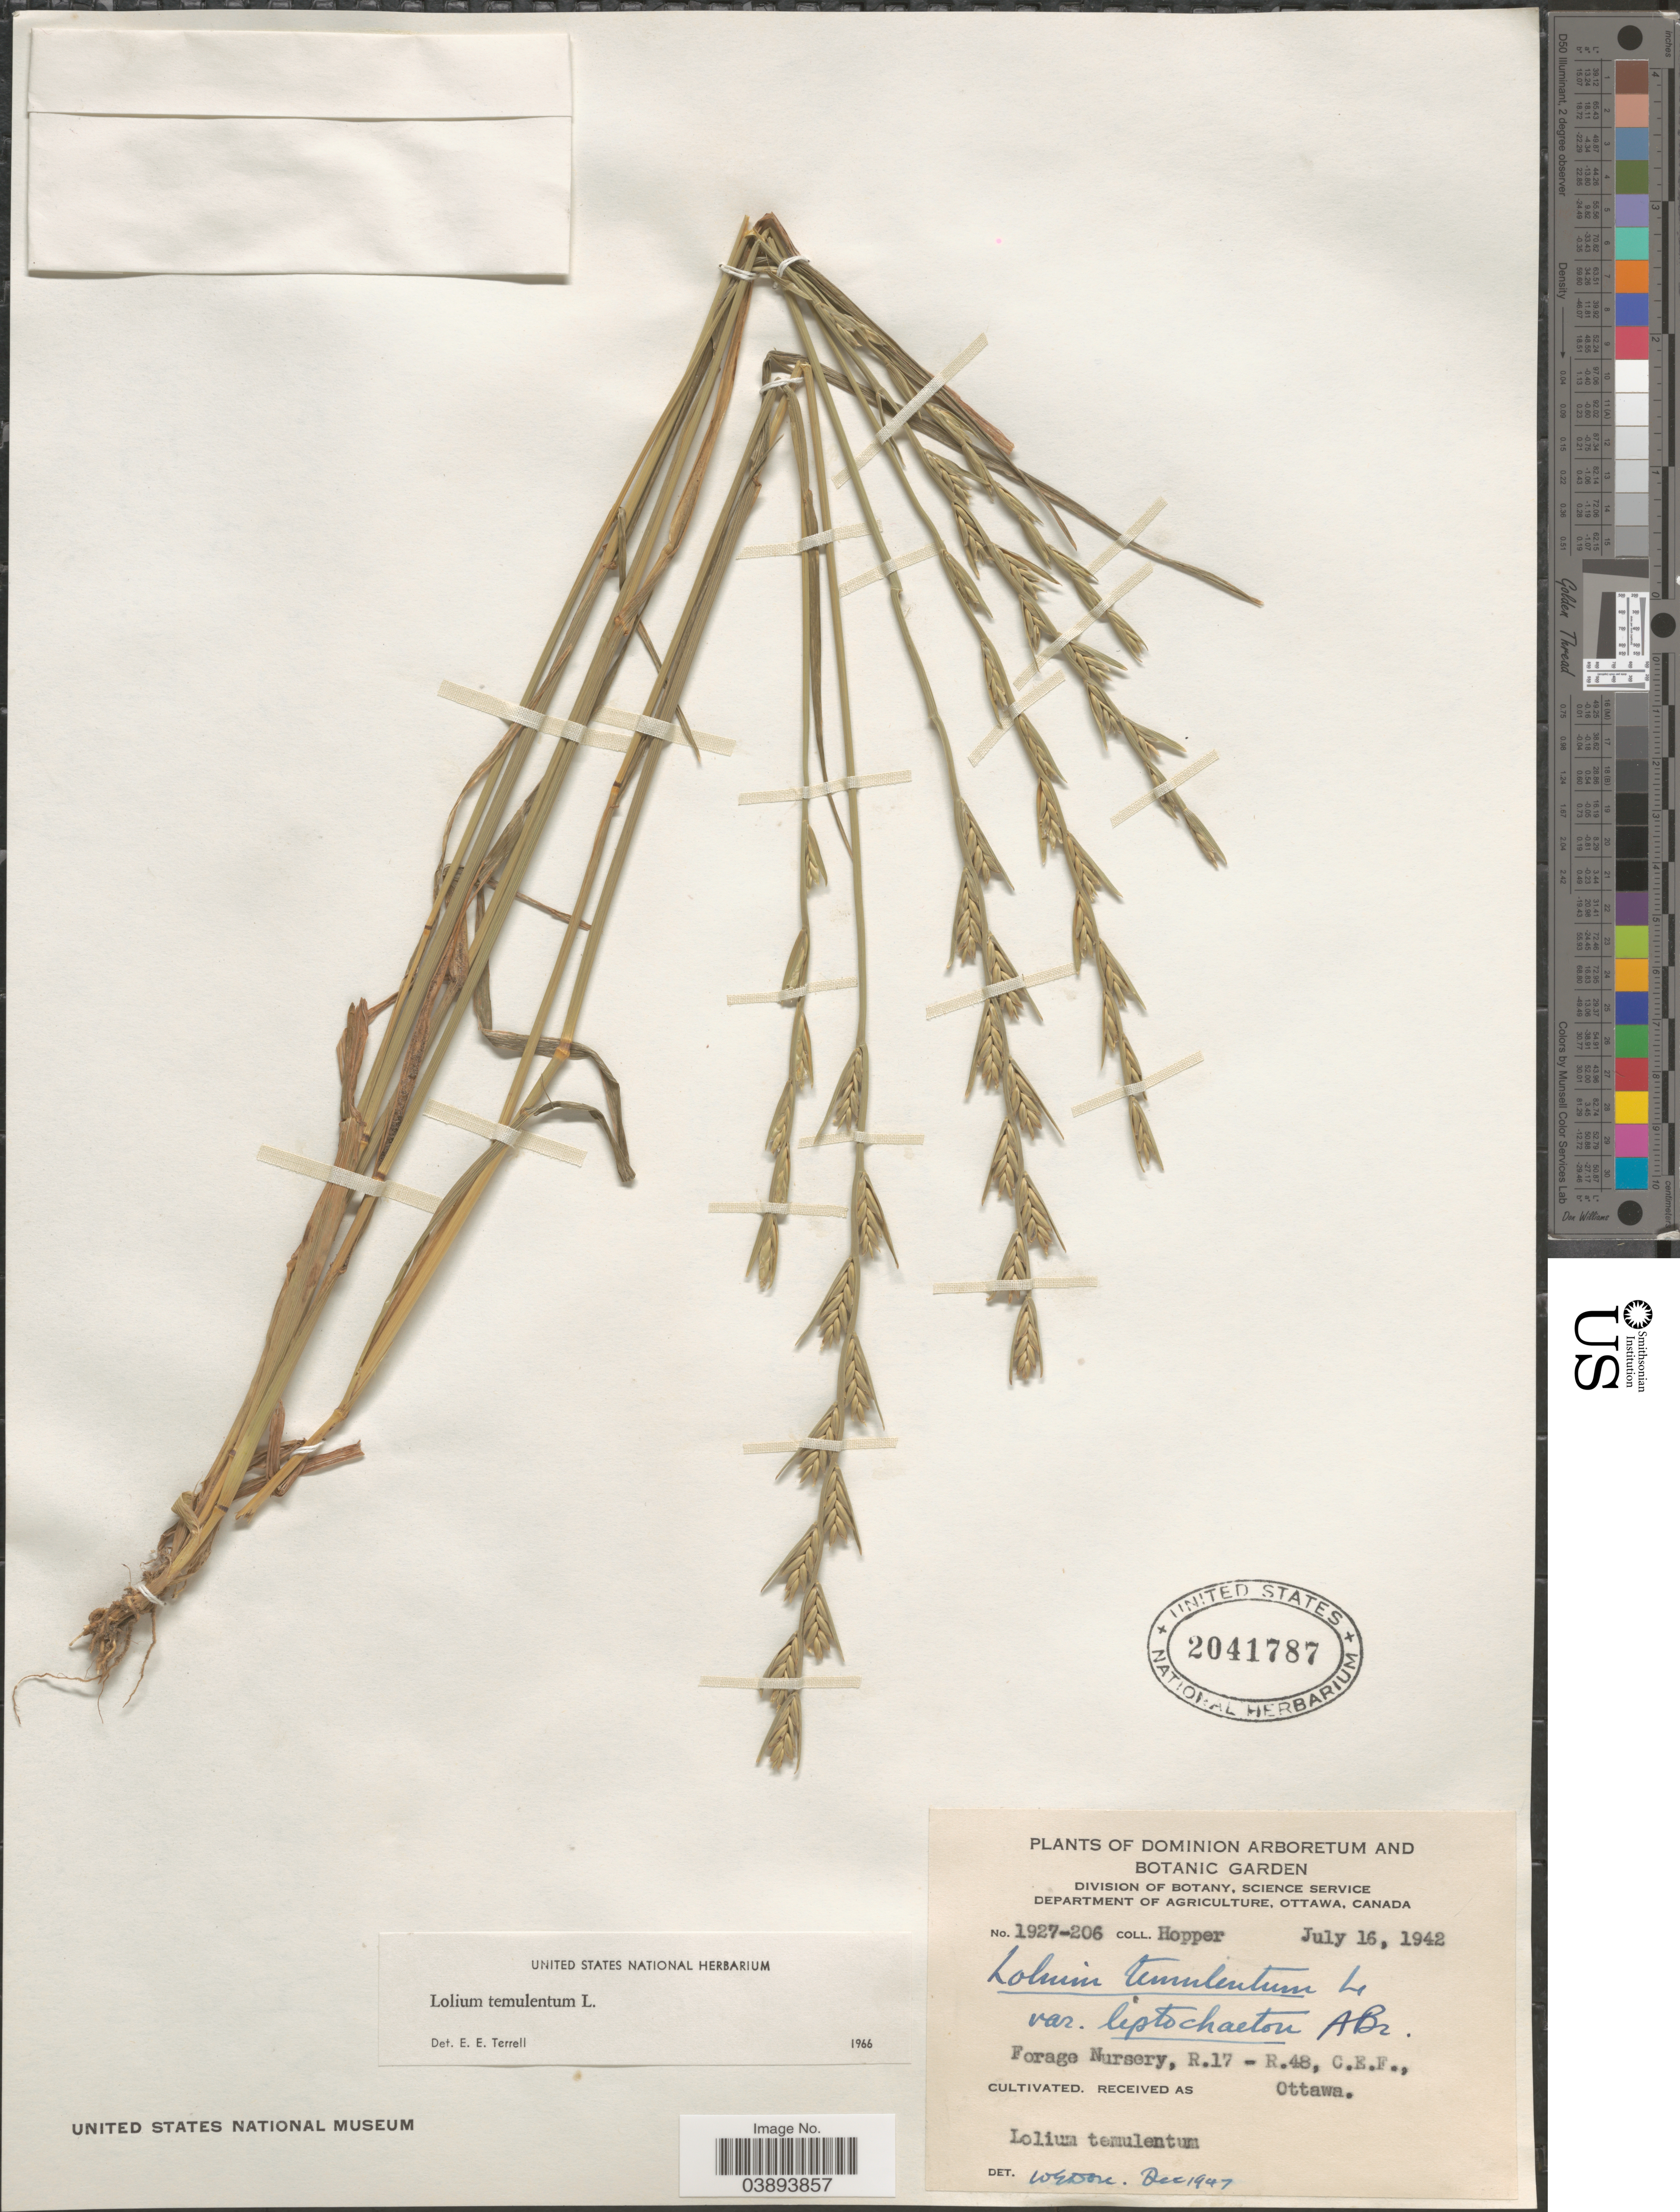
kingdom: Plantae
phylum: Tracheophyta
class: Liliopsida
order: Poales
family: Poaceae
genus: Lolium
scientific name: Lolium temulentum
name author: L.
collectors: Hopper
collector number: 1927-206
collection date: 1942-07-16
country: Canada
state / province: Ontario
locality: Dominion Arboretum and Botanic Garden. Forage Nursery, R.17 - R.48, C.E.F., Ottawa.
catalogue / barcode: US 2041787